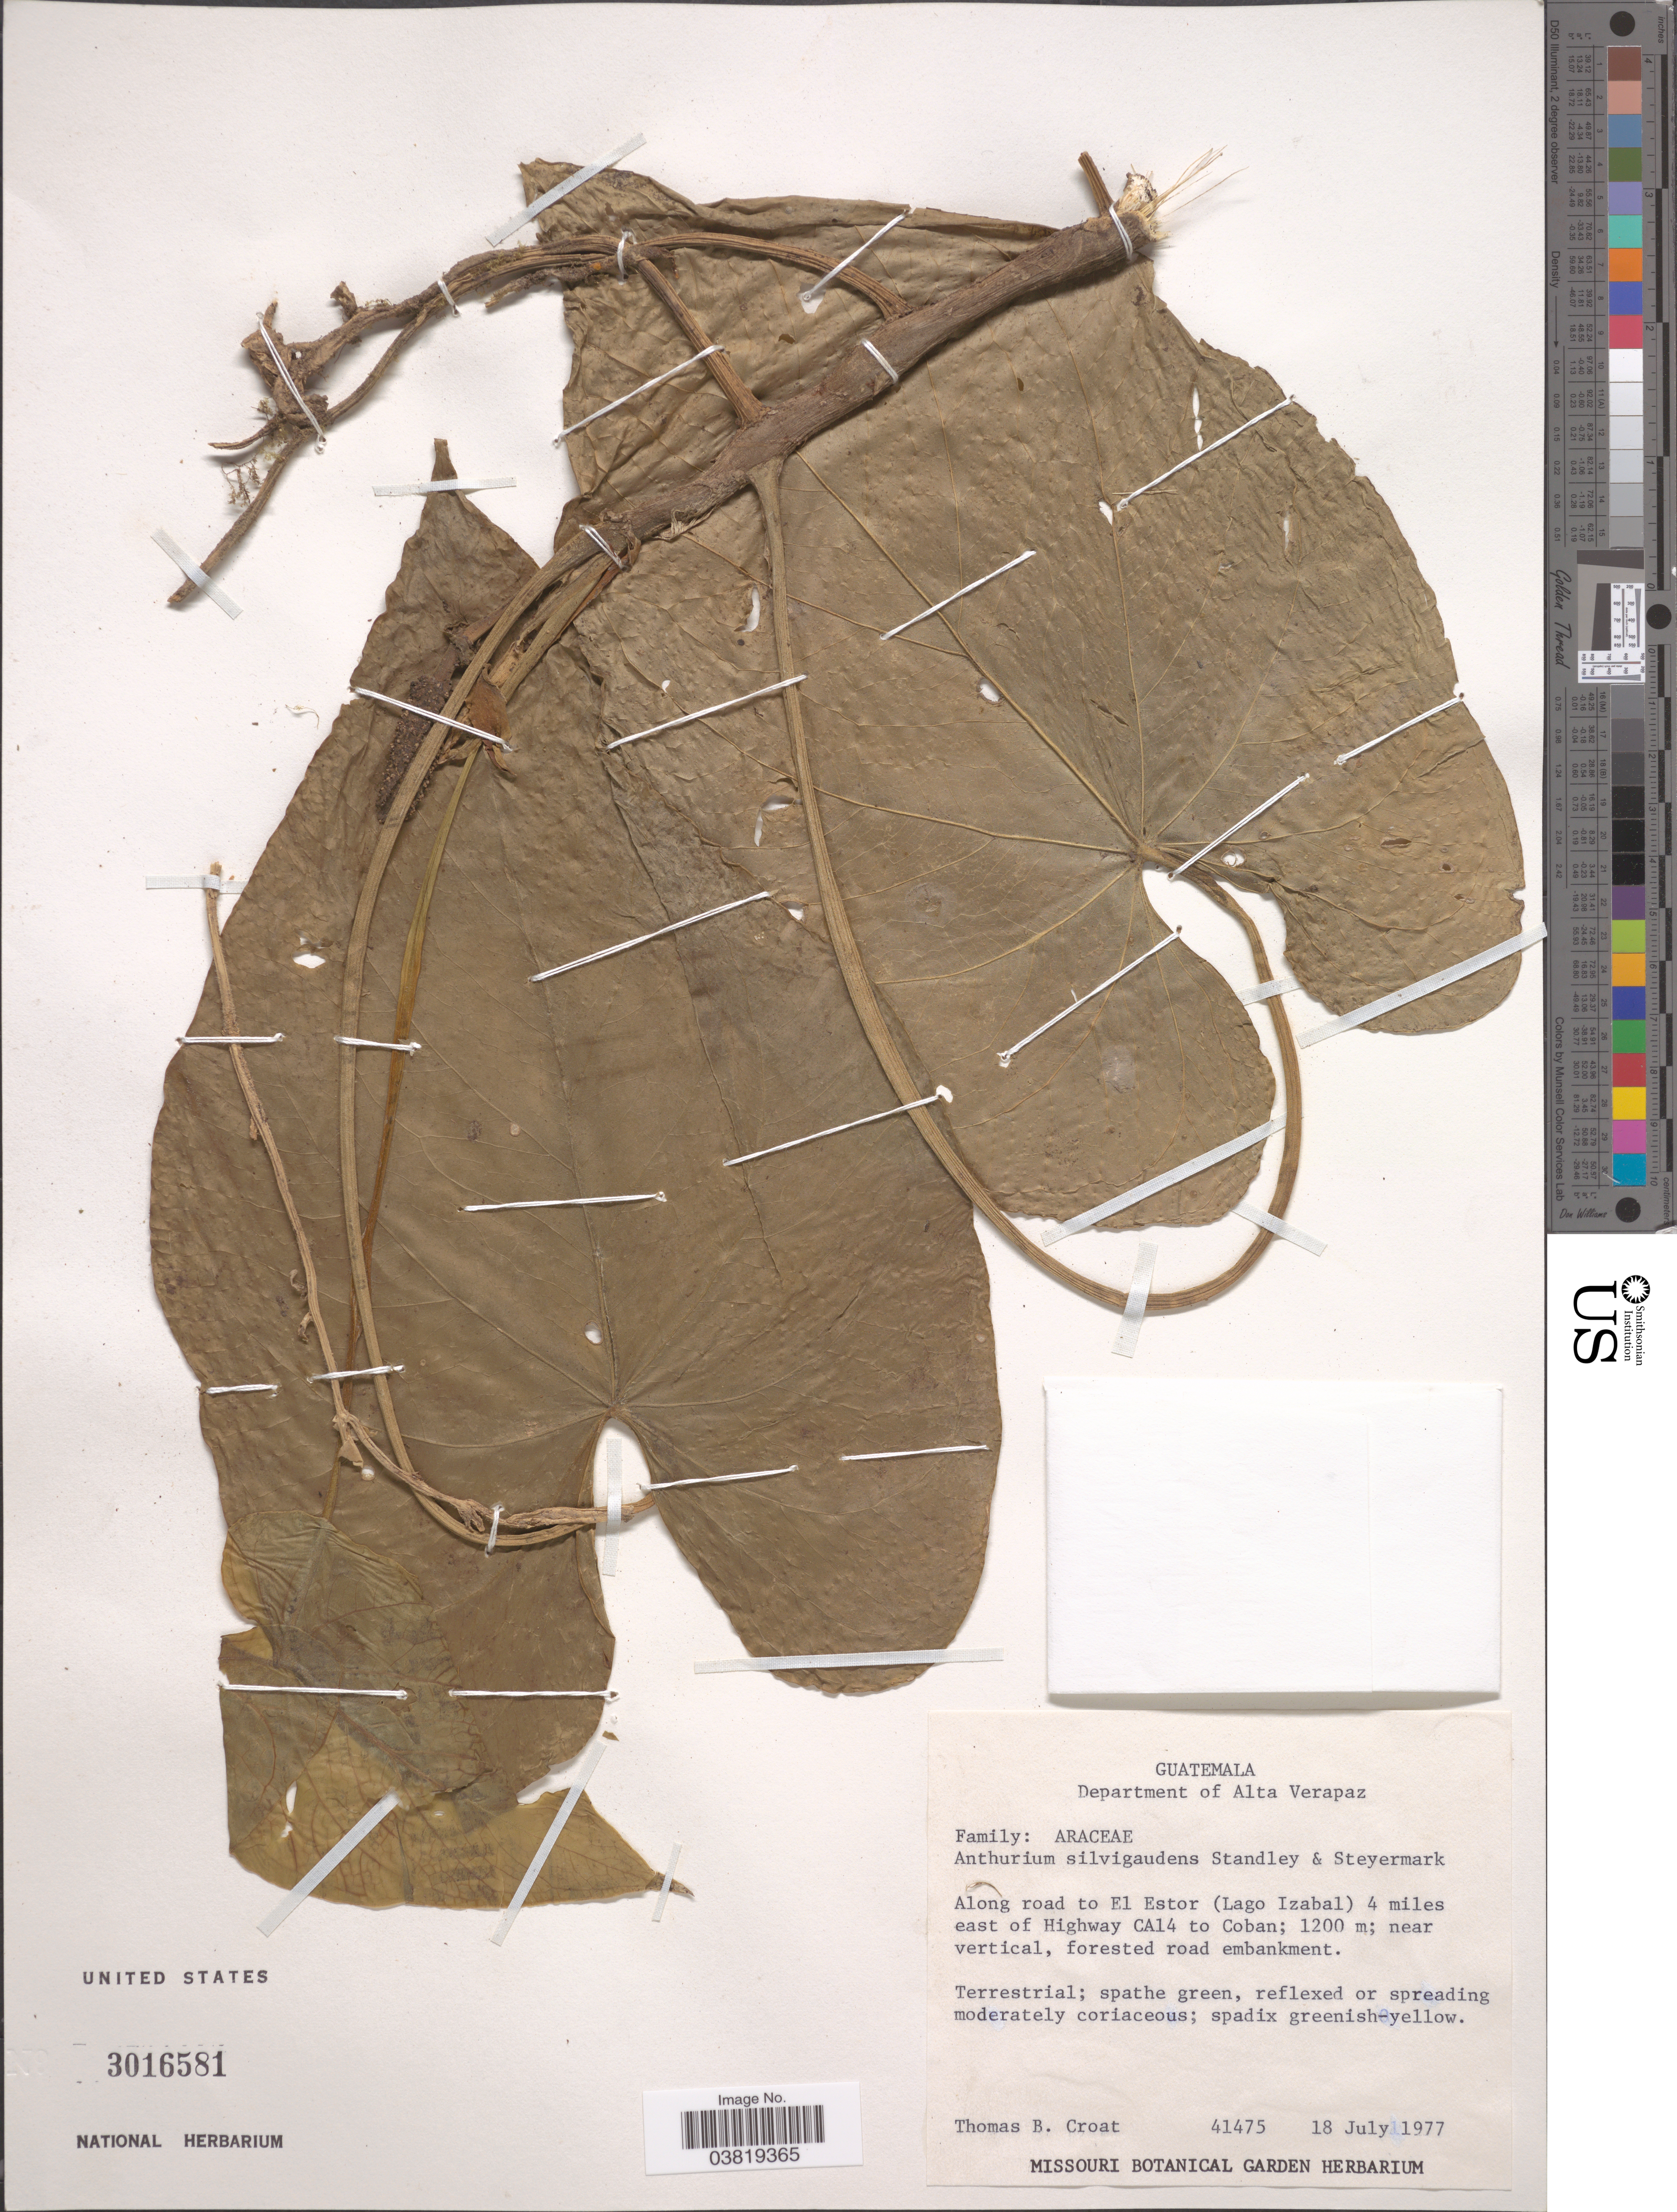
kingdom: Plantae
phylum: Tracheophyta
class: Liliopsida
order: Alismatales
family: Araceae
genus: Anthurium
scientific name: Anthurium silvigaudens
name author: Standl. & Steyerm.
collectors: T. B. Croat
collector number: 41475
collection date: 1977-07-18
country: Guatemala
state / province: Alta Verapaz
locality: Department of Alta Verapaz. Along road to El Estor (Lago Izabal) 4 miles east of Highway CA14 to Coban.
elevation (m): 1200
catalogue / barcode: US 3016581